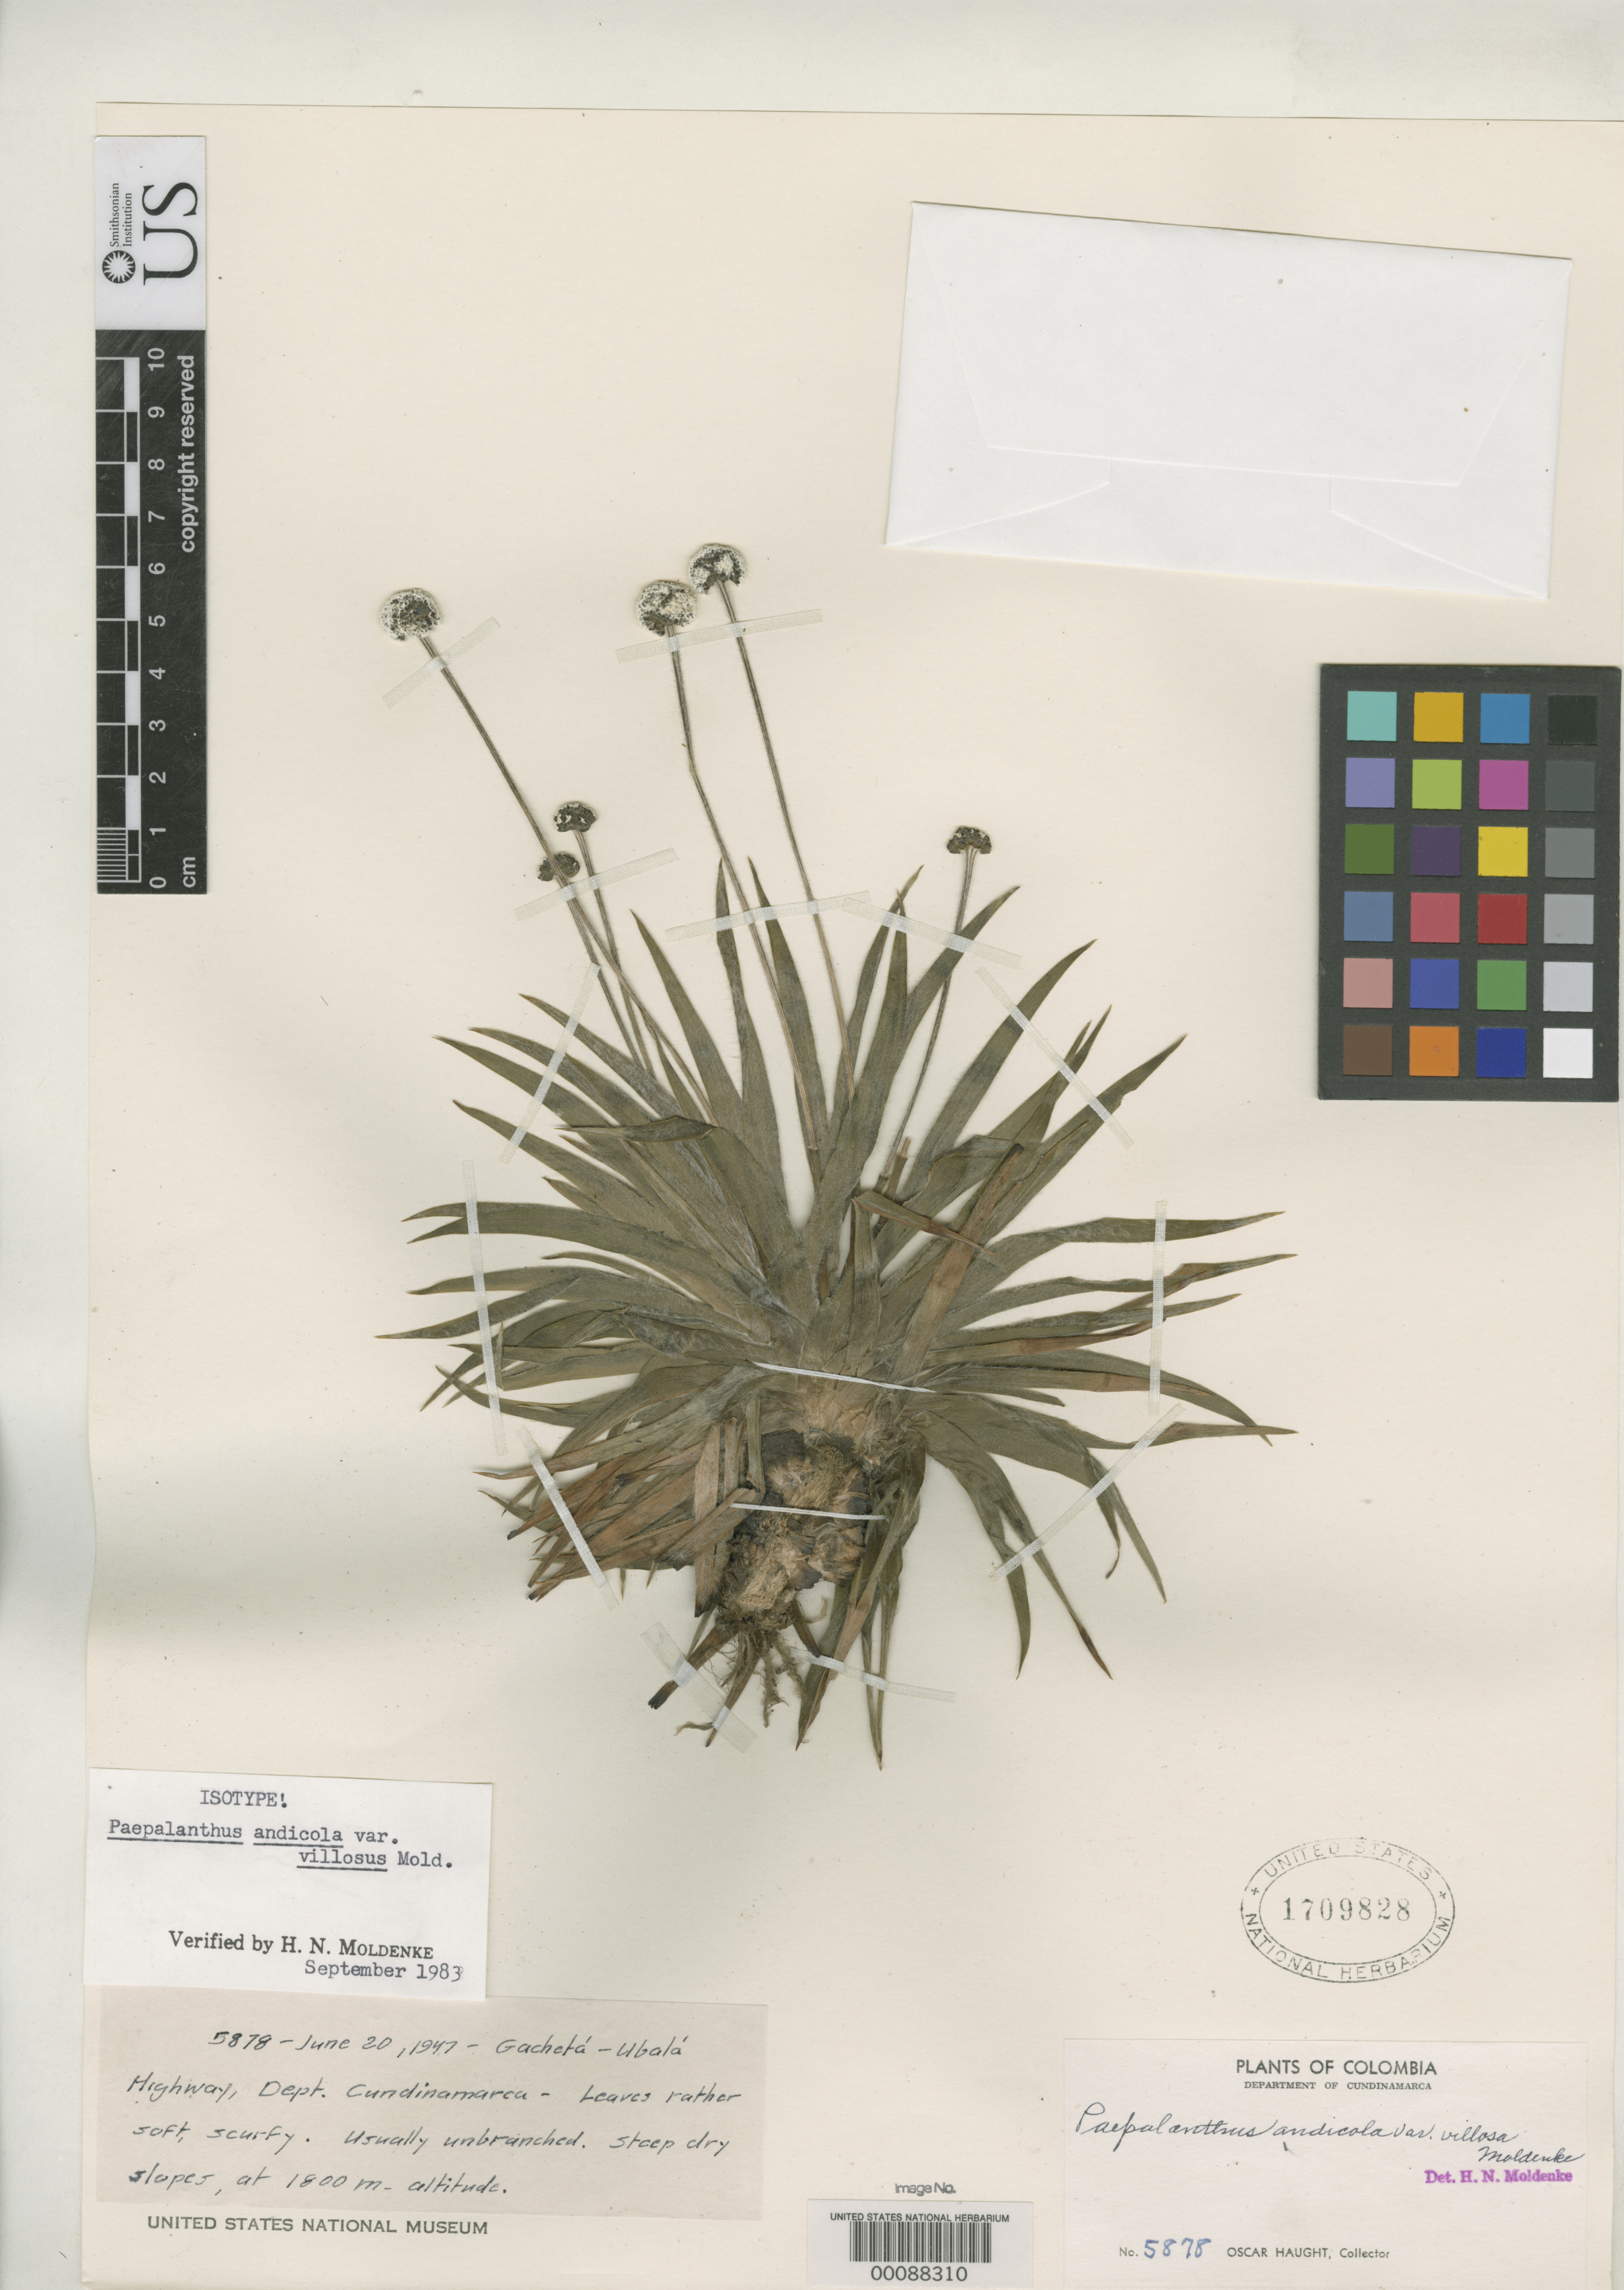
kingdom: Plantae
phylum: Tracheophyta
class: Liliopsida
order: Poales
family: Eriocaulaceae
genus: Paepalanthus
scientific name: Paepalanthus andicola var. villosus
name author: Moldenke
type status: Isotype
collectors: O. L. Haught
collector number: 5878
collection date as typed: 20 Jun 1947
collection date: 1947-06-20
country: Colombia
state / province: Cundinamarca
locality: Gacheta-Ubala Highway.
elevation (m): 1800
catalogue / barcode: US 1709828